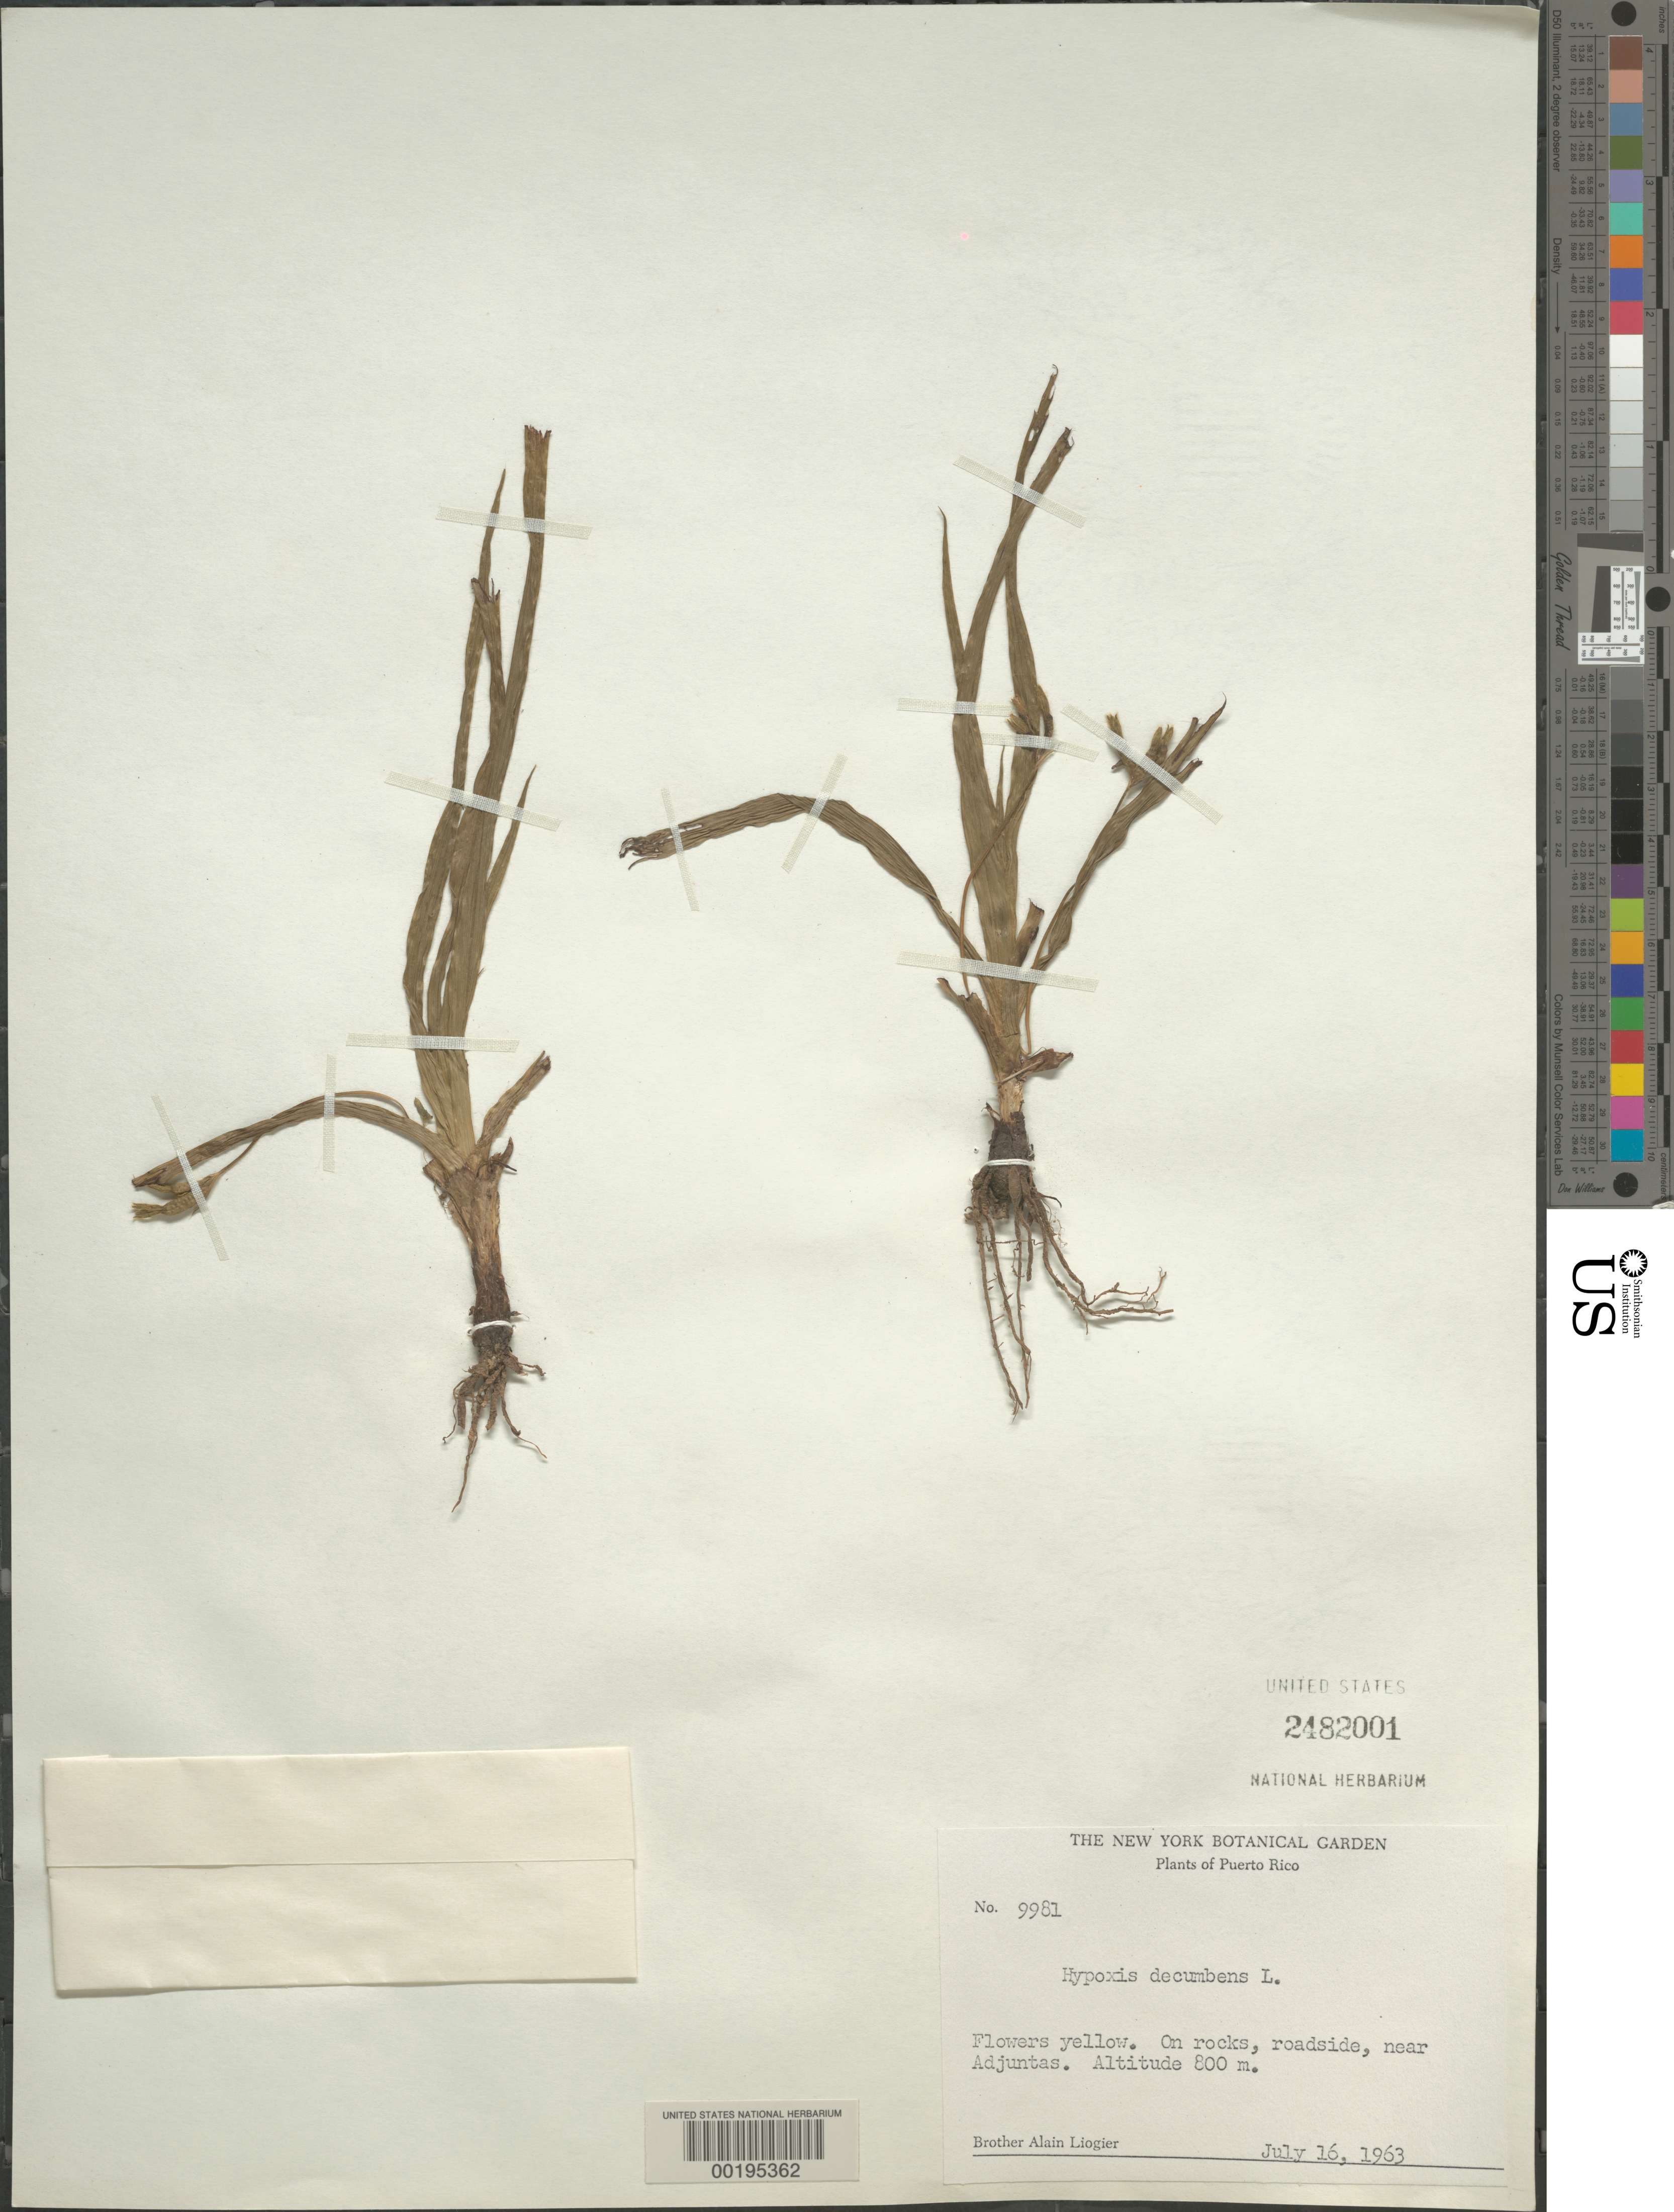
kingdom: Plantae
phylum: Tracheophyta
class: Liliopsida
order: Asparagales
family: Hypoxidaceae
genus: Hypoxis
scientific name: Hypoxis decumbens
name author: L.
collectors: A. H. Liogier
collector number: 9981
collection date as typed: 16 Jul 1963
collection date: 1963-07-16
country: Puerto Rico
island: Greater Antilles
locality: Near adjuntas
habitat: On rocks, roadside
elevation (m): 800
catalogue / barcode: US 2482001